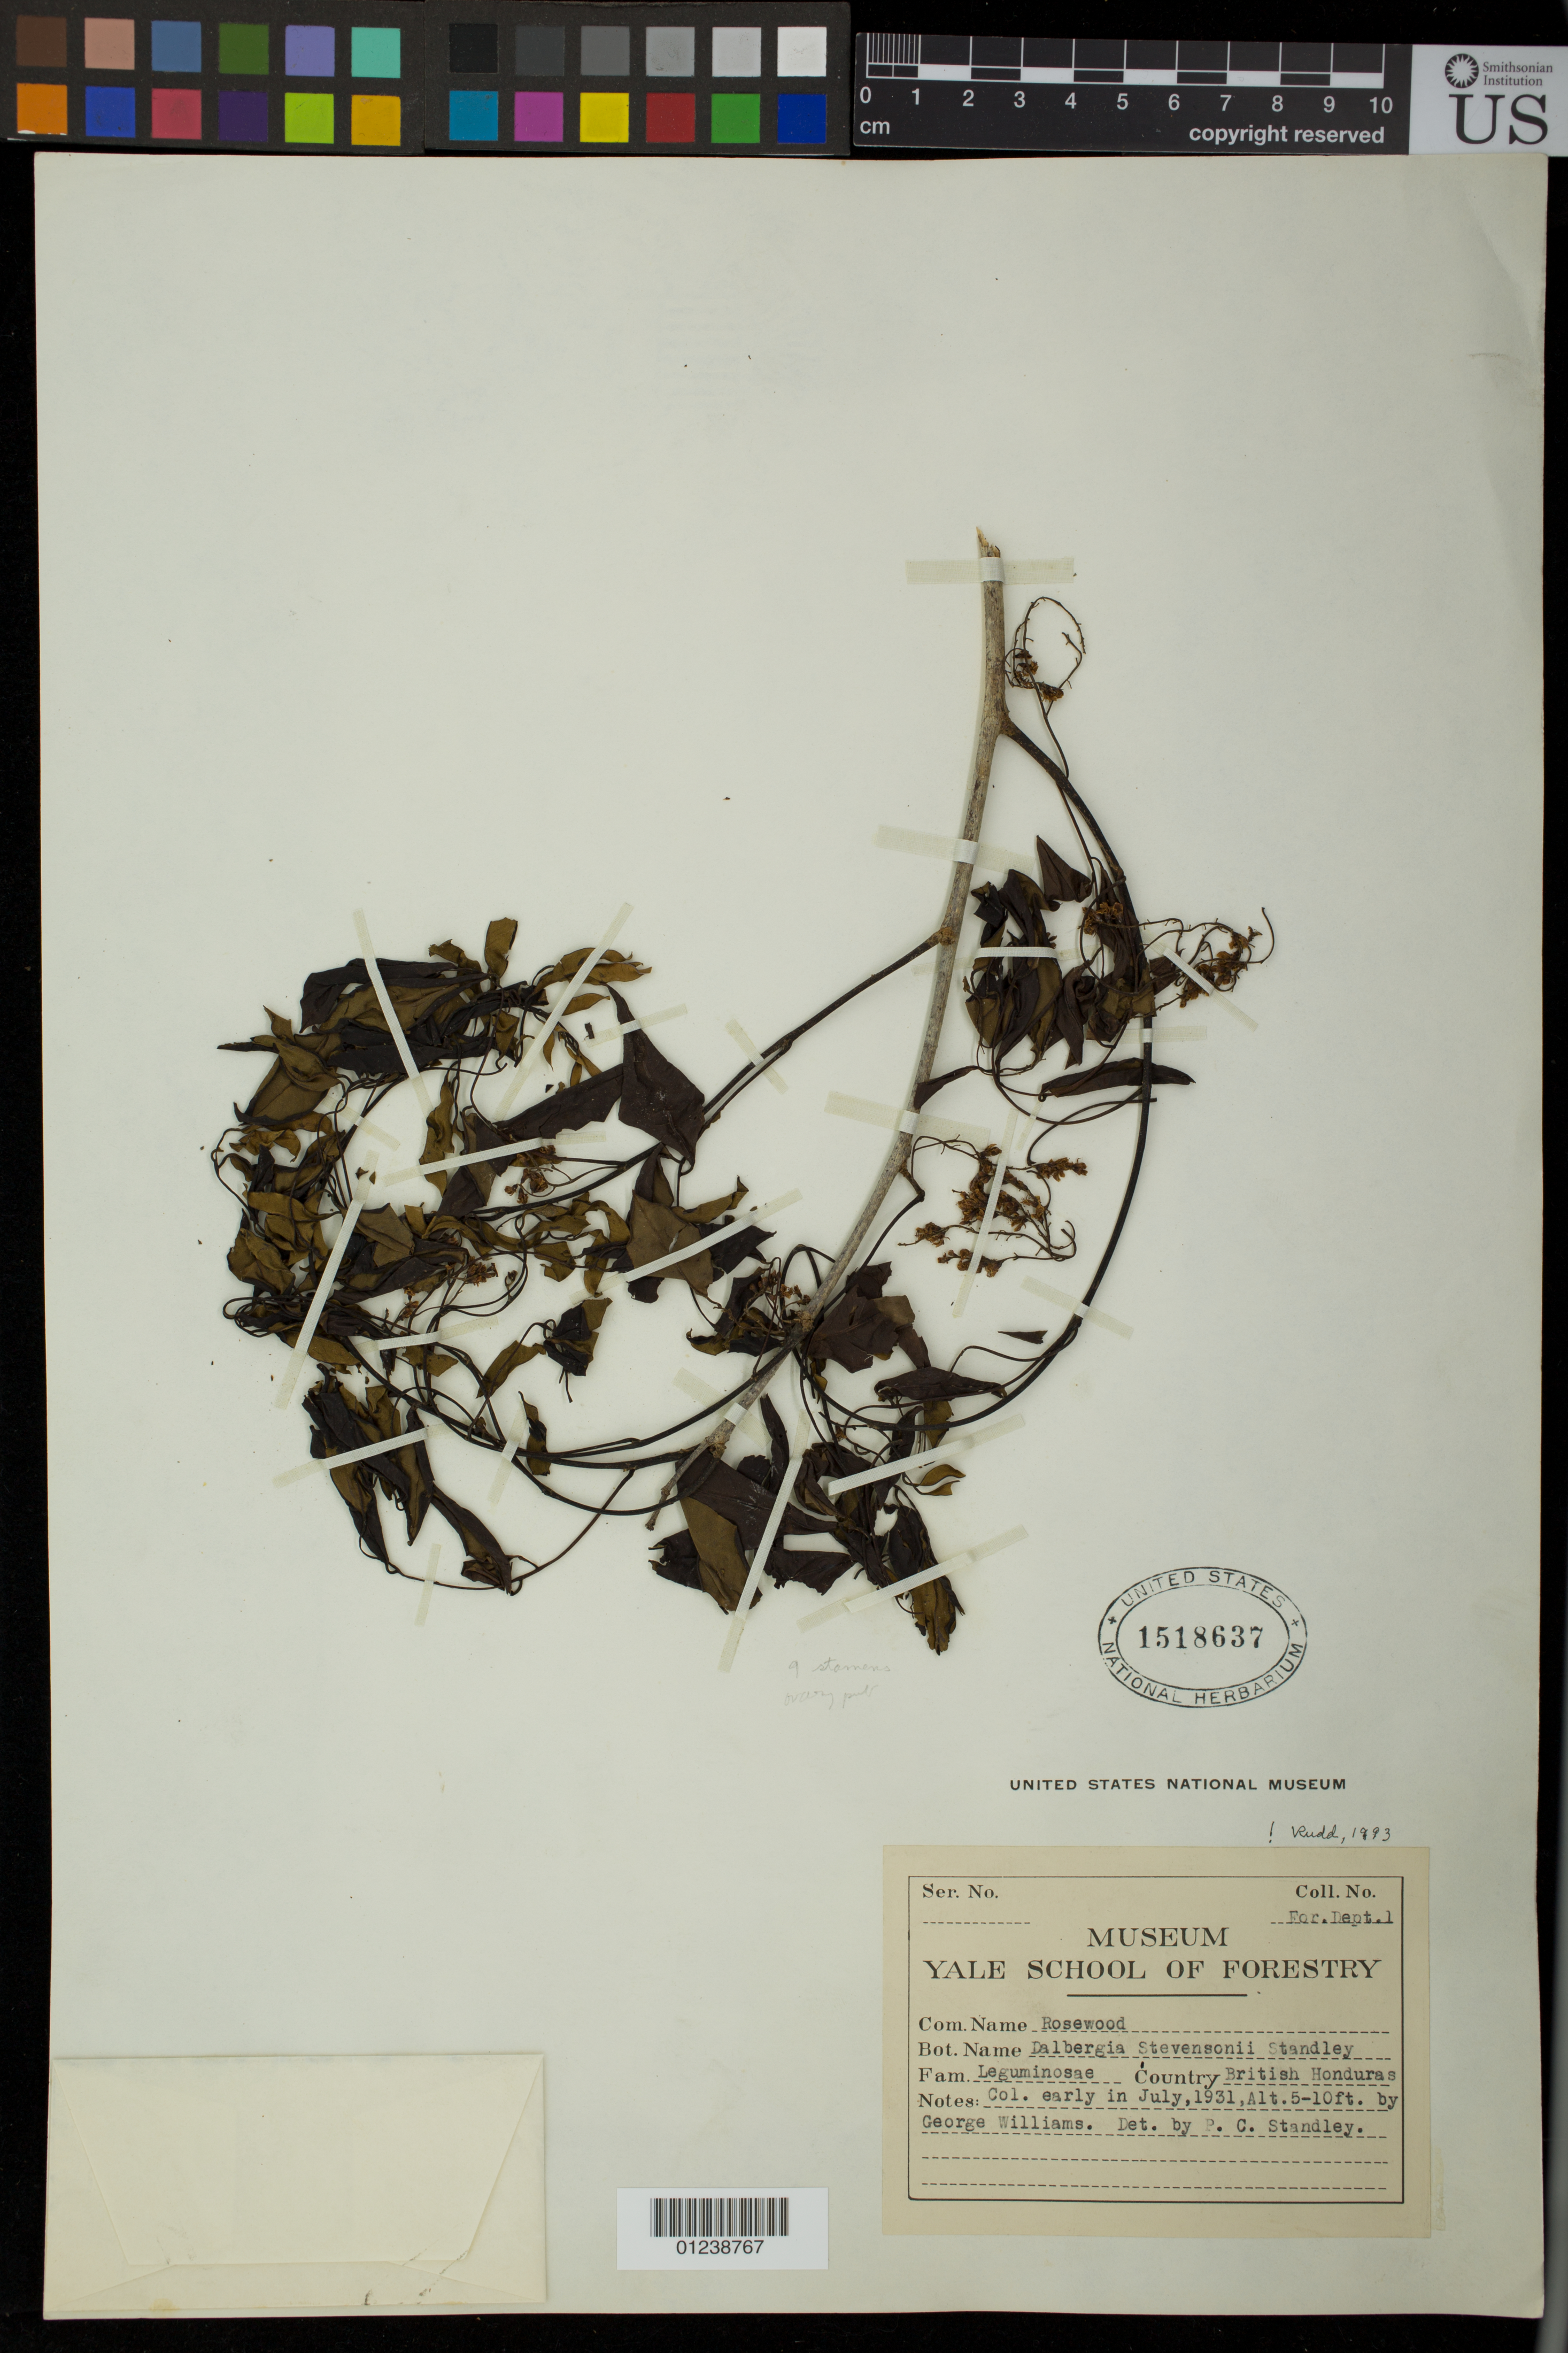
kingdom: Plantae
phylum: Tracheophyta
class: Magnoliopsida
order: Fabales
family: Fabaceae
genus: Dalbergia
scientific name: Dalbergia stevensonii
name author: Standl.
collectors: G. Williams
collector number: For. Dept. 1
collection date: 1931-07-01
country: Belize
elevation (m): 2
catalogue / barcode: US 1518637